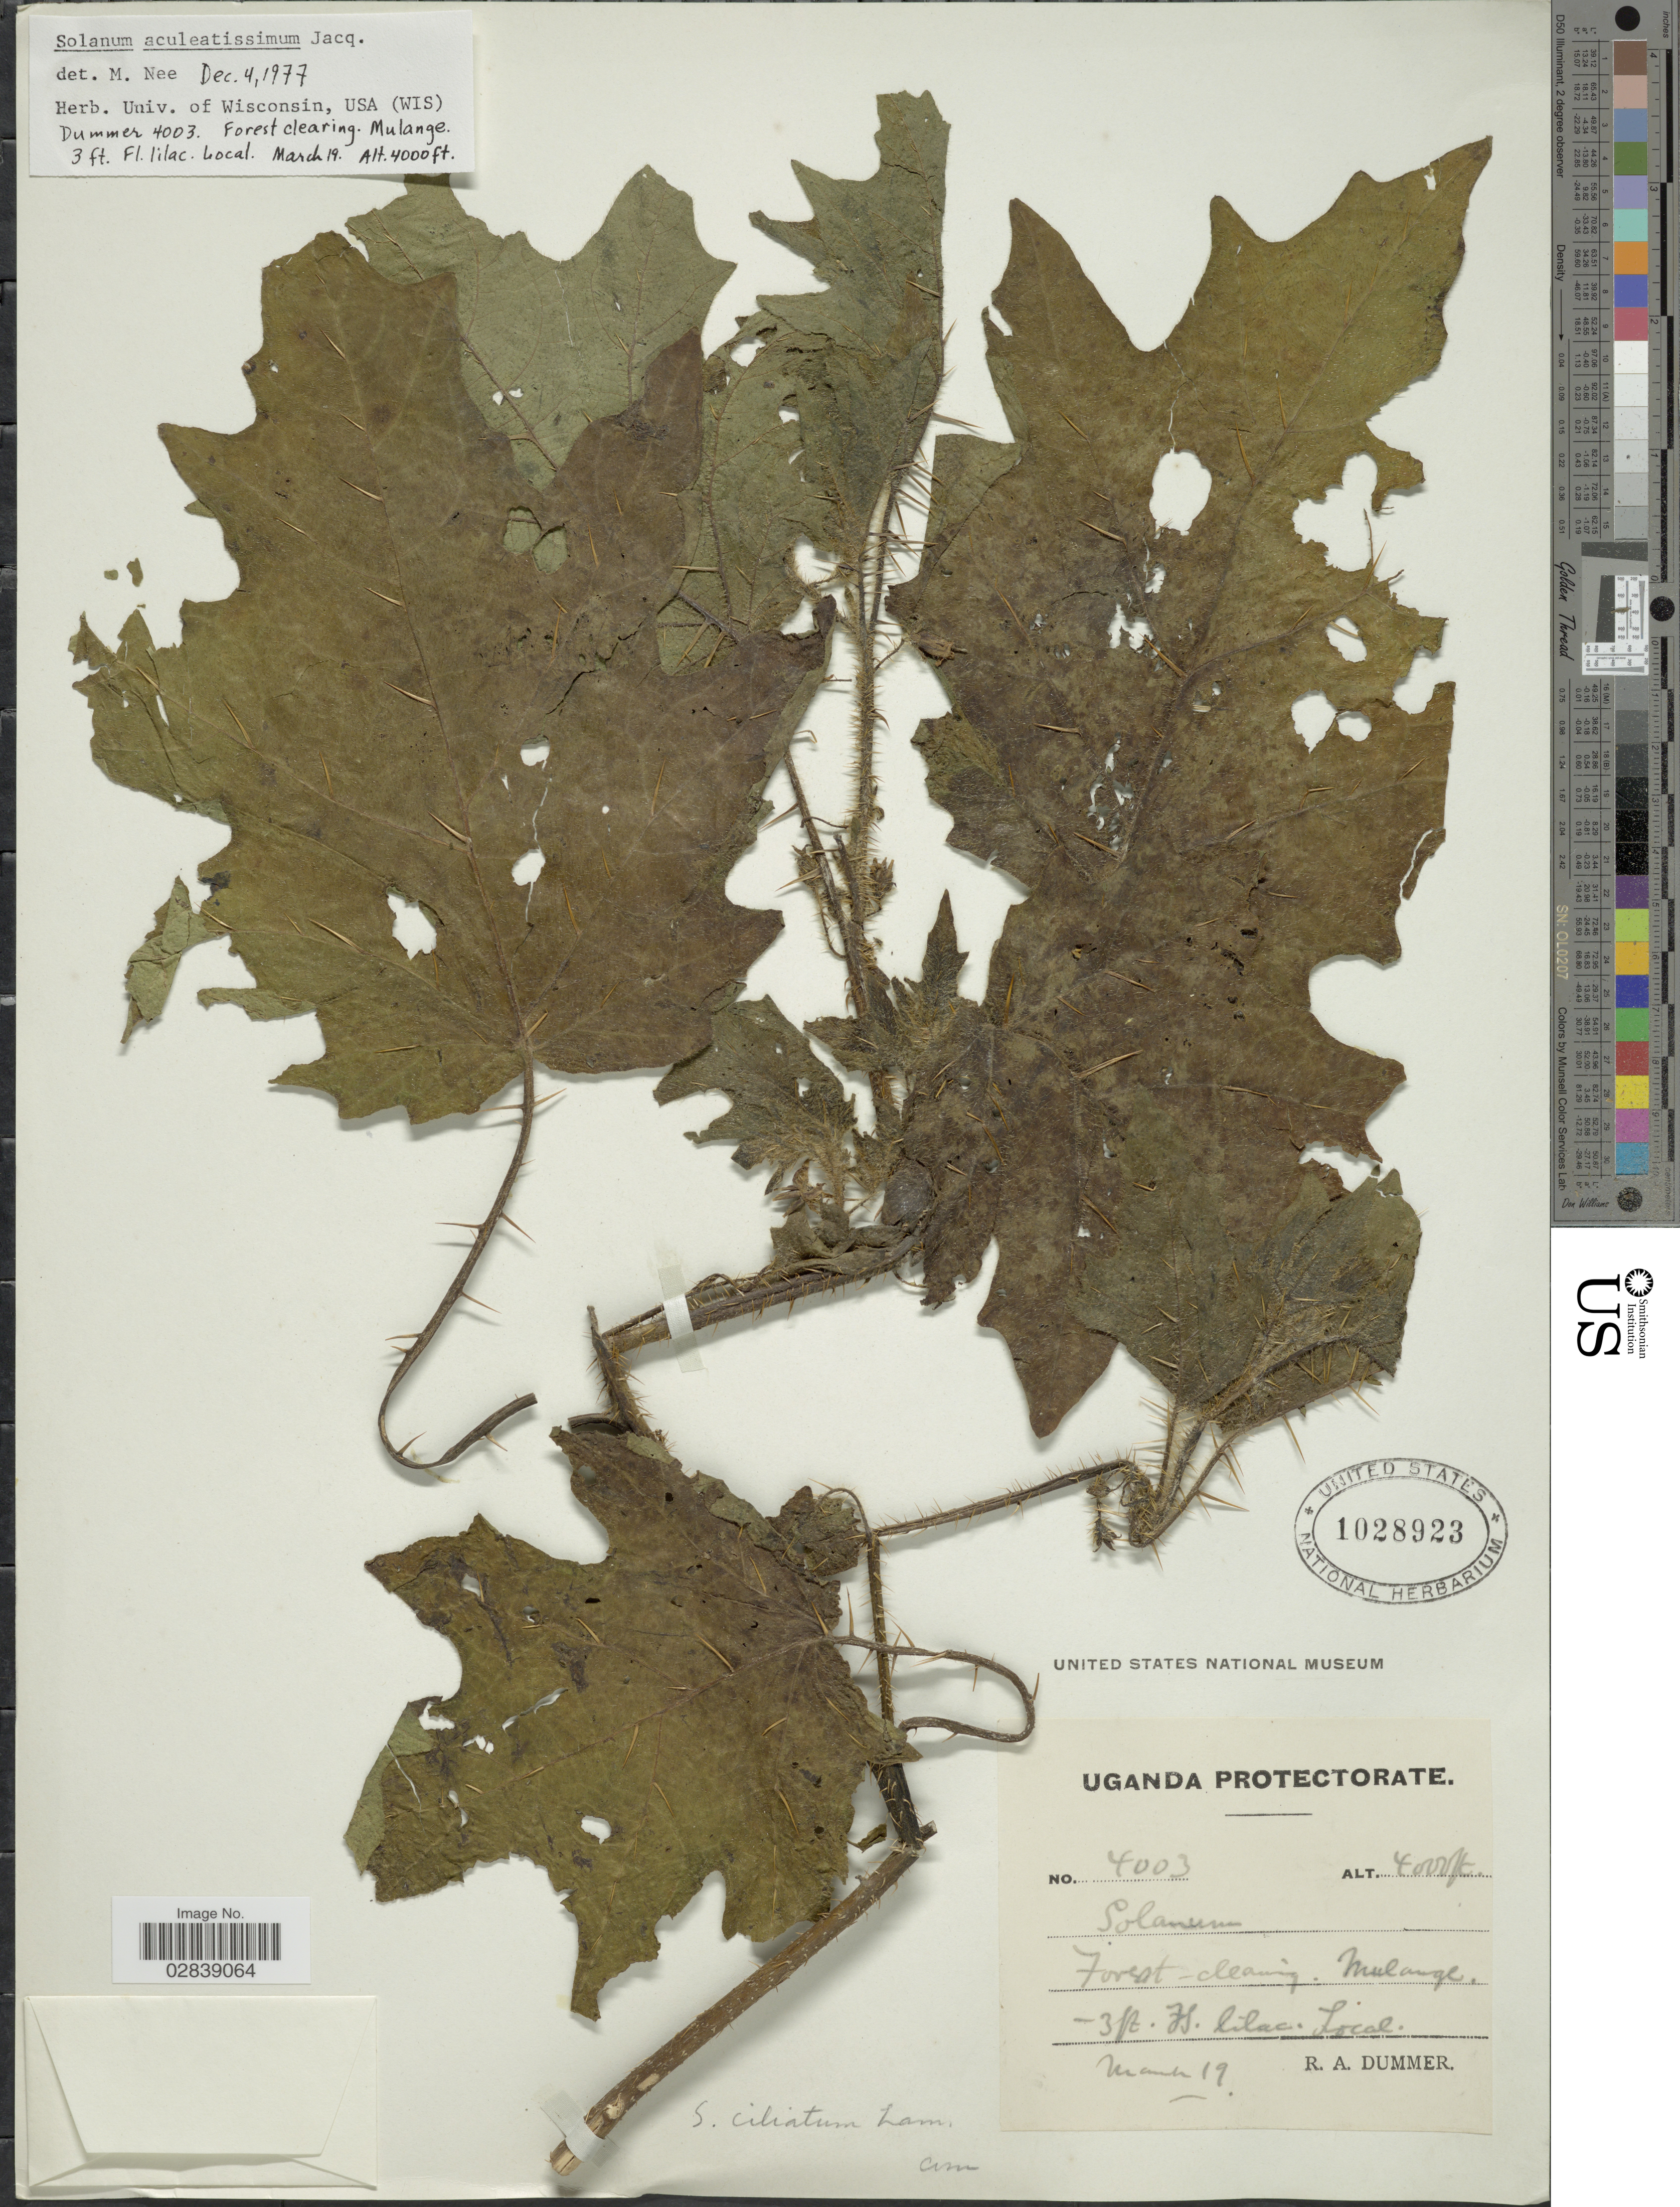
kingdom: Plantae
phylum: Tracheophyta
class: Magnoliopsida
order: Solanales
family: Solanaceae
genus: Solanum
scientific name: Solanum aculeatissimum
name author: Jacq.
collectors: R. A. Dümmer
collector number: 4003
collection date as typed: Transcribed d/m/y: /3/19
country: Uganda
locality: Uganda Protectorate. Mulange.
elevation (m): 1219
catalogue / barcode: US 1028923